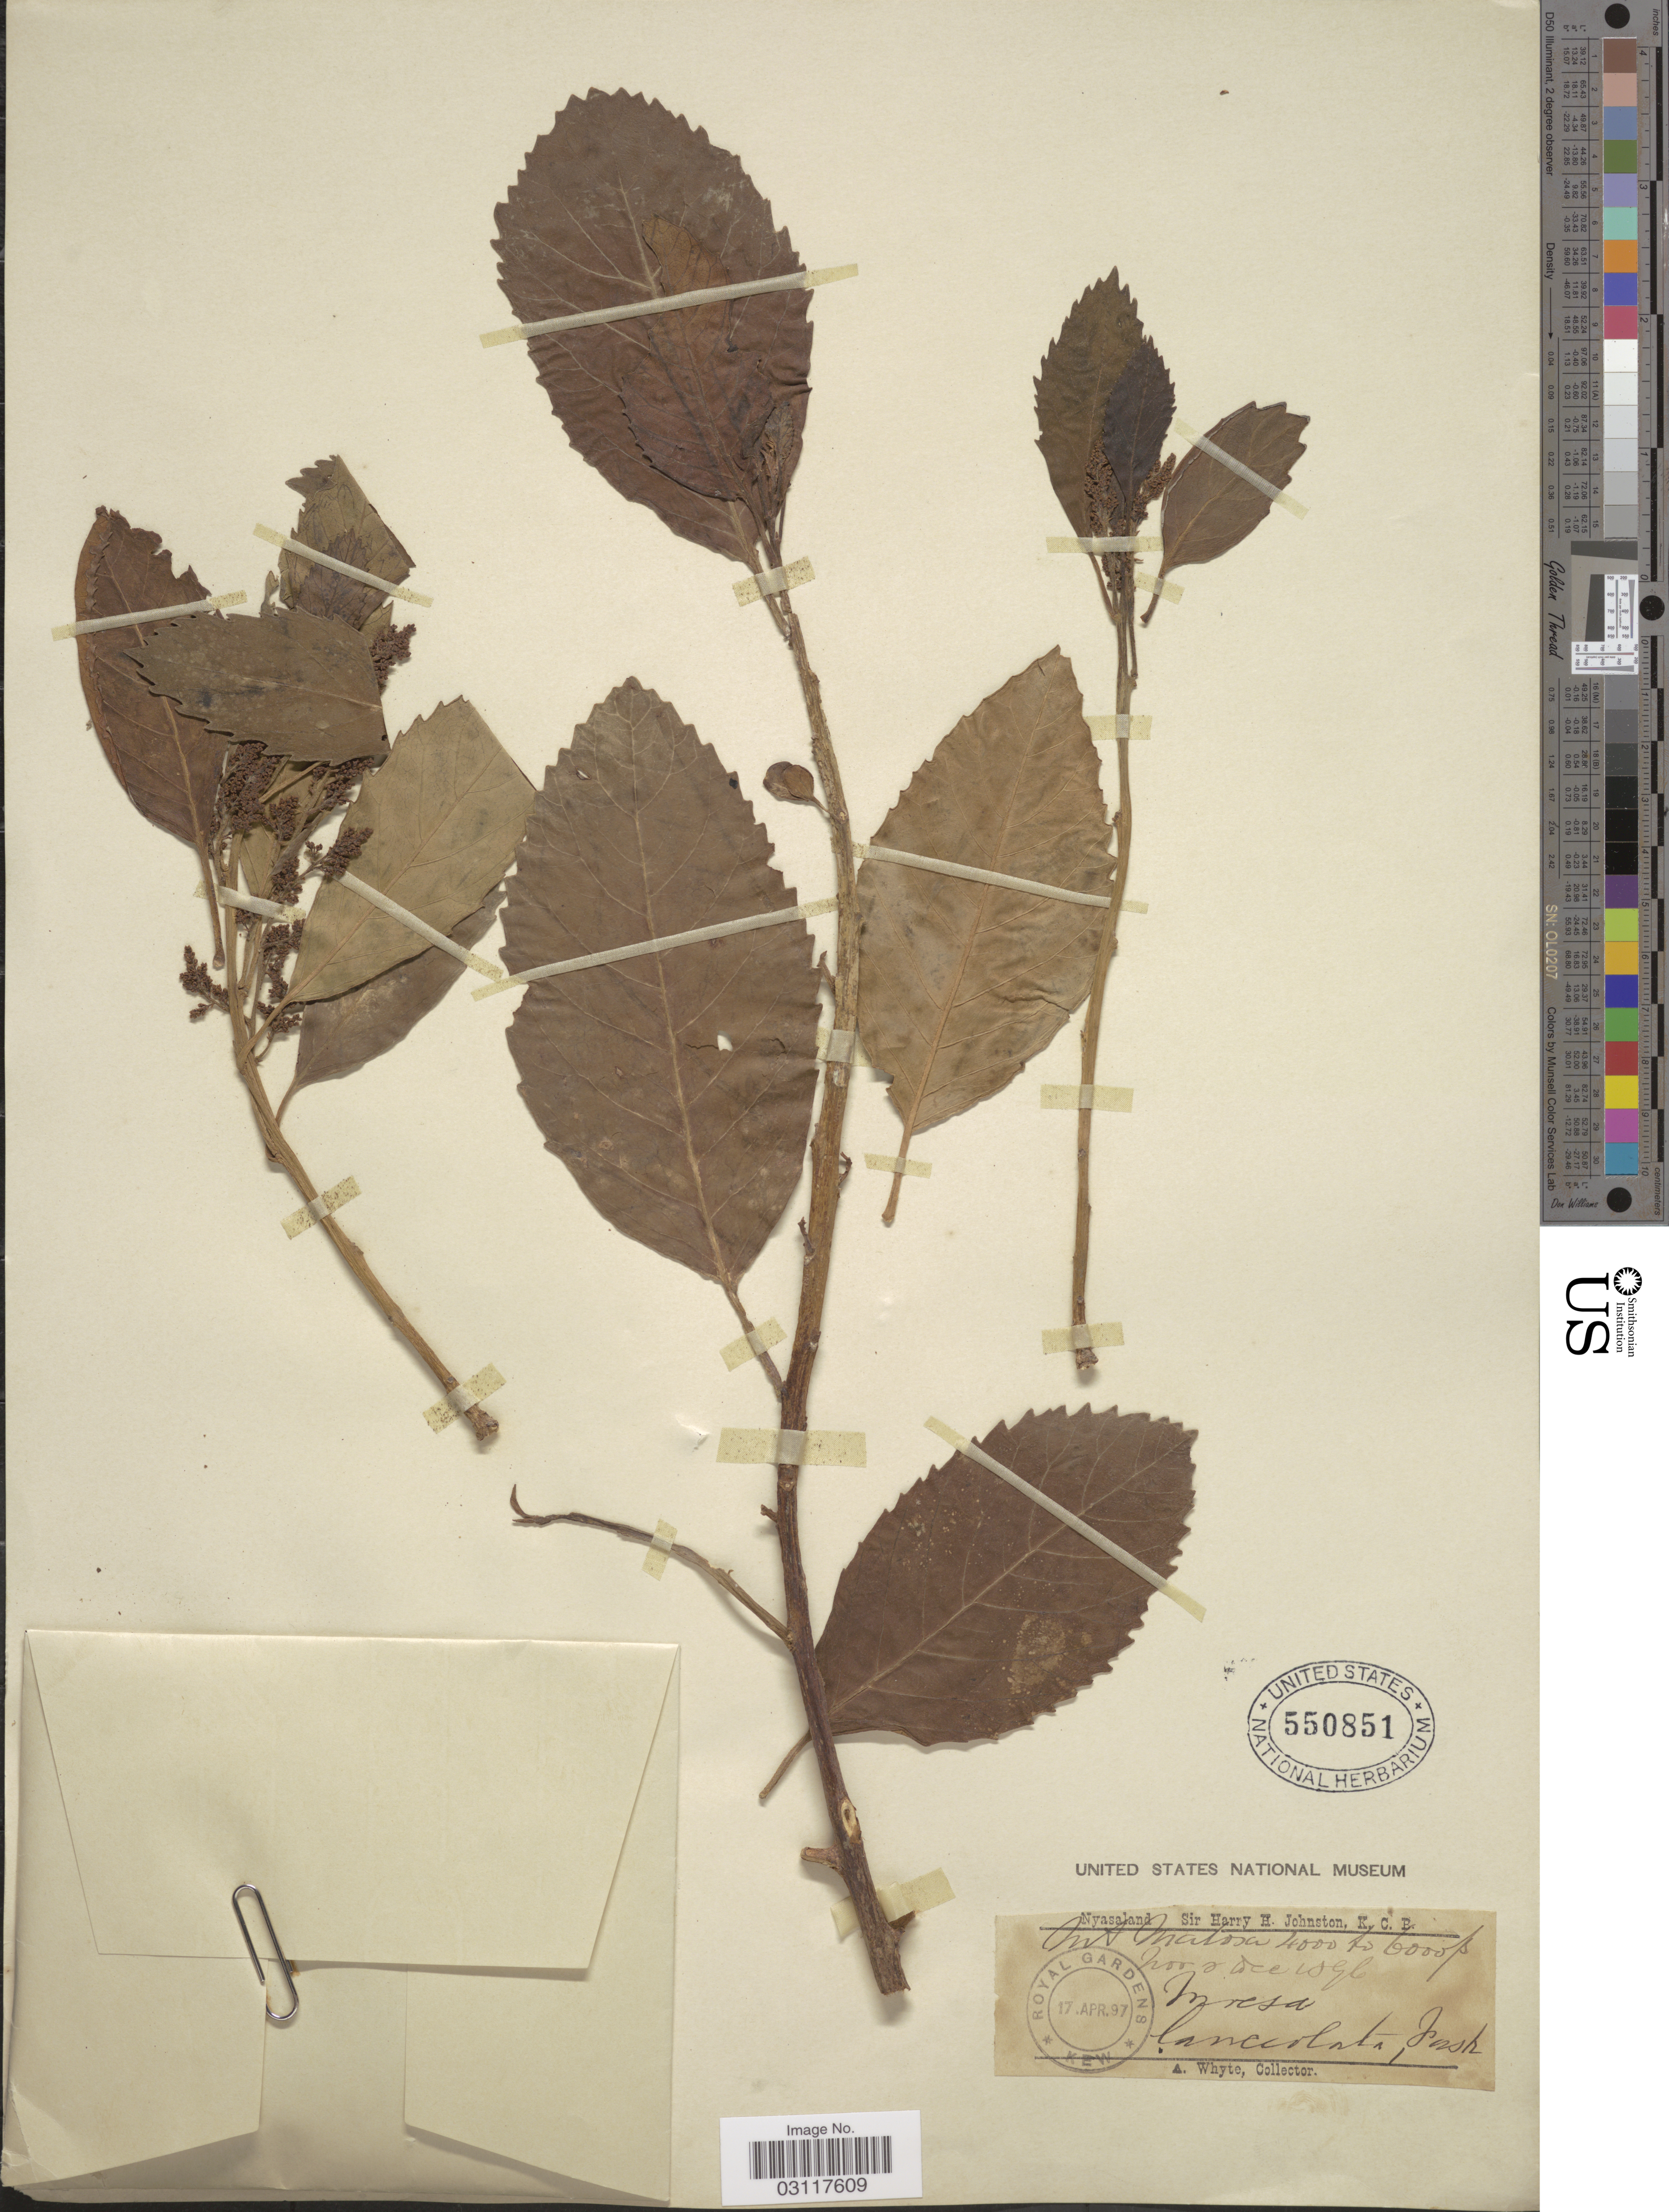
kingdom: Plantae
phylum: Tracheophyta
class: Magnoliopsida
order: Ericales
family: Primulaceae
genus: Myrsine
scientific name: Myrsine sp.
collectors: A. Whyte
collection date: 1896-12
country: Malawi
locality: Nyasaland, Int. Matosa.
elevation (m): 1219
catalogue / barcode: US 550851